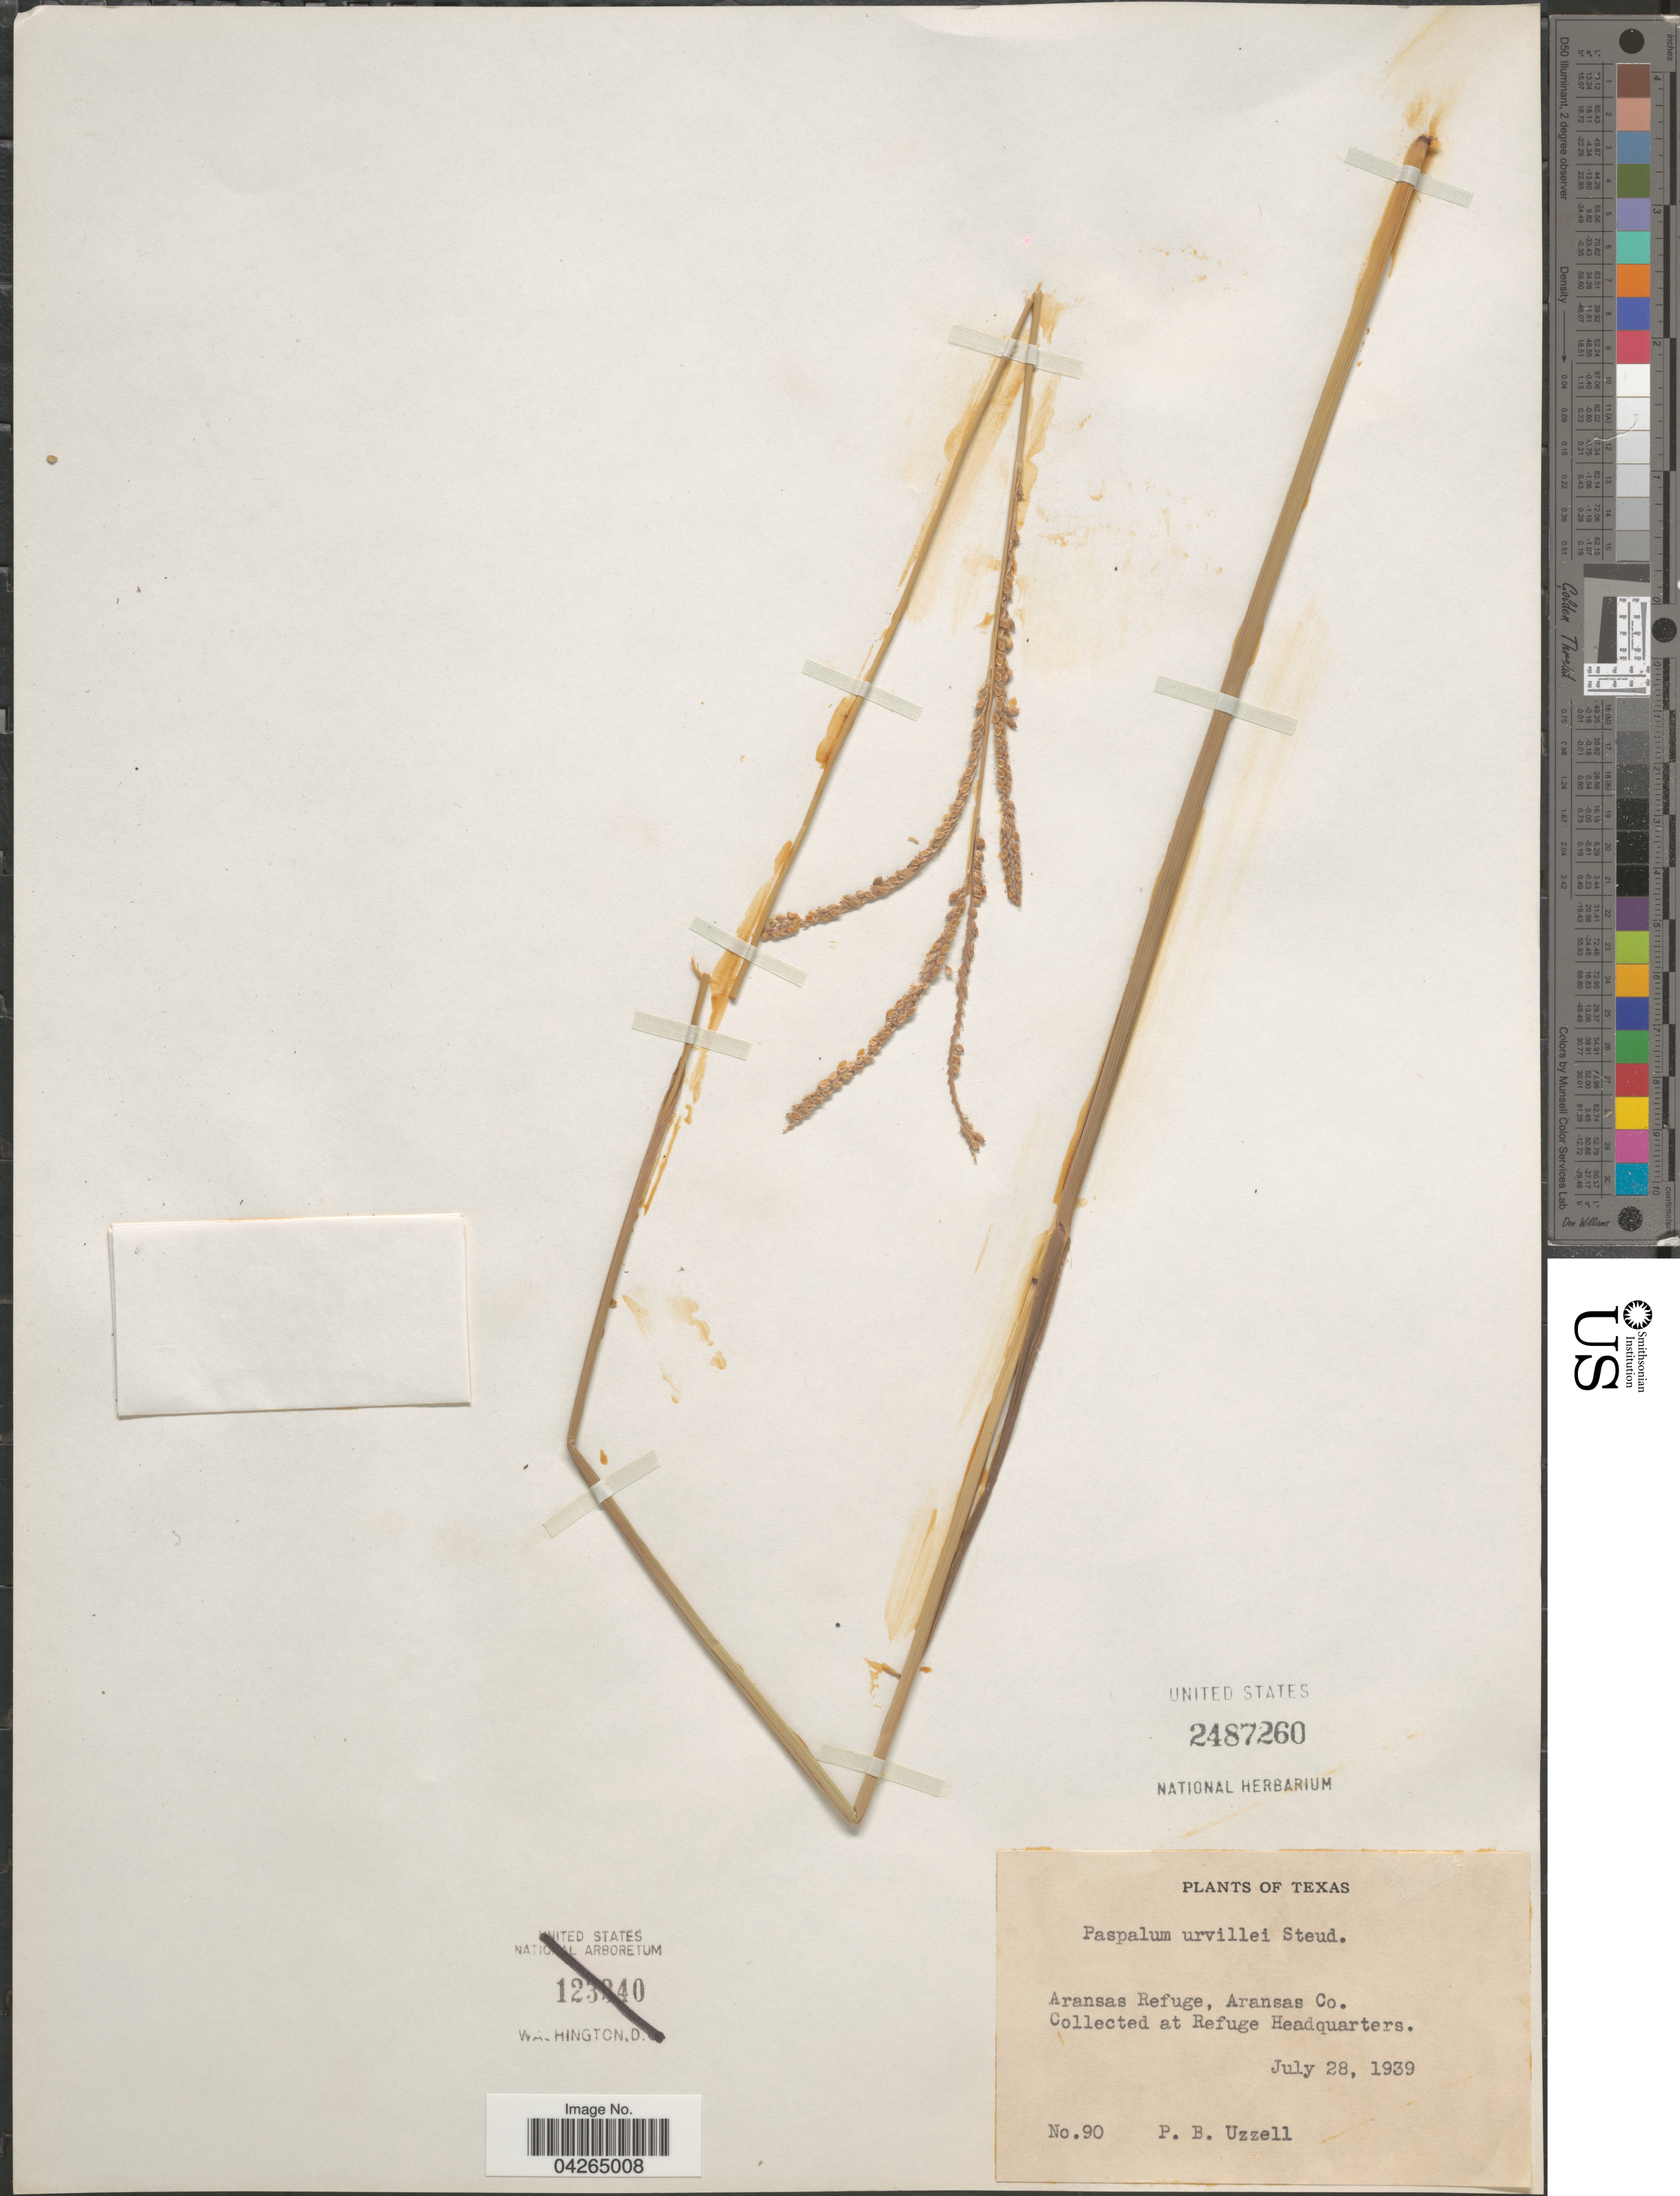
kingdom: Plantae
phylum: Tracheophyta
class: Liliopsida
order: Poales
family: Poaceae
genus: Paspalum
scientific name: Paspalum urvillei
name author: Steud.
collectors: P. Uzzell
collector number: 90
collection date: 1939-07-28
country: United States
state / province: Texas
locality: Aransas Refuge, Aransas Co. At Refuge Headquarters.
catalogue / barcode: US 2487260